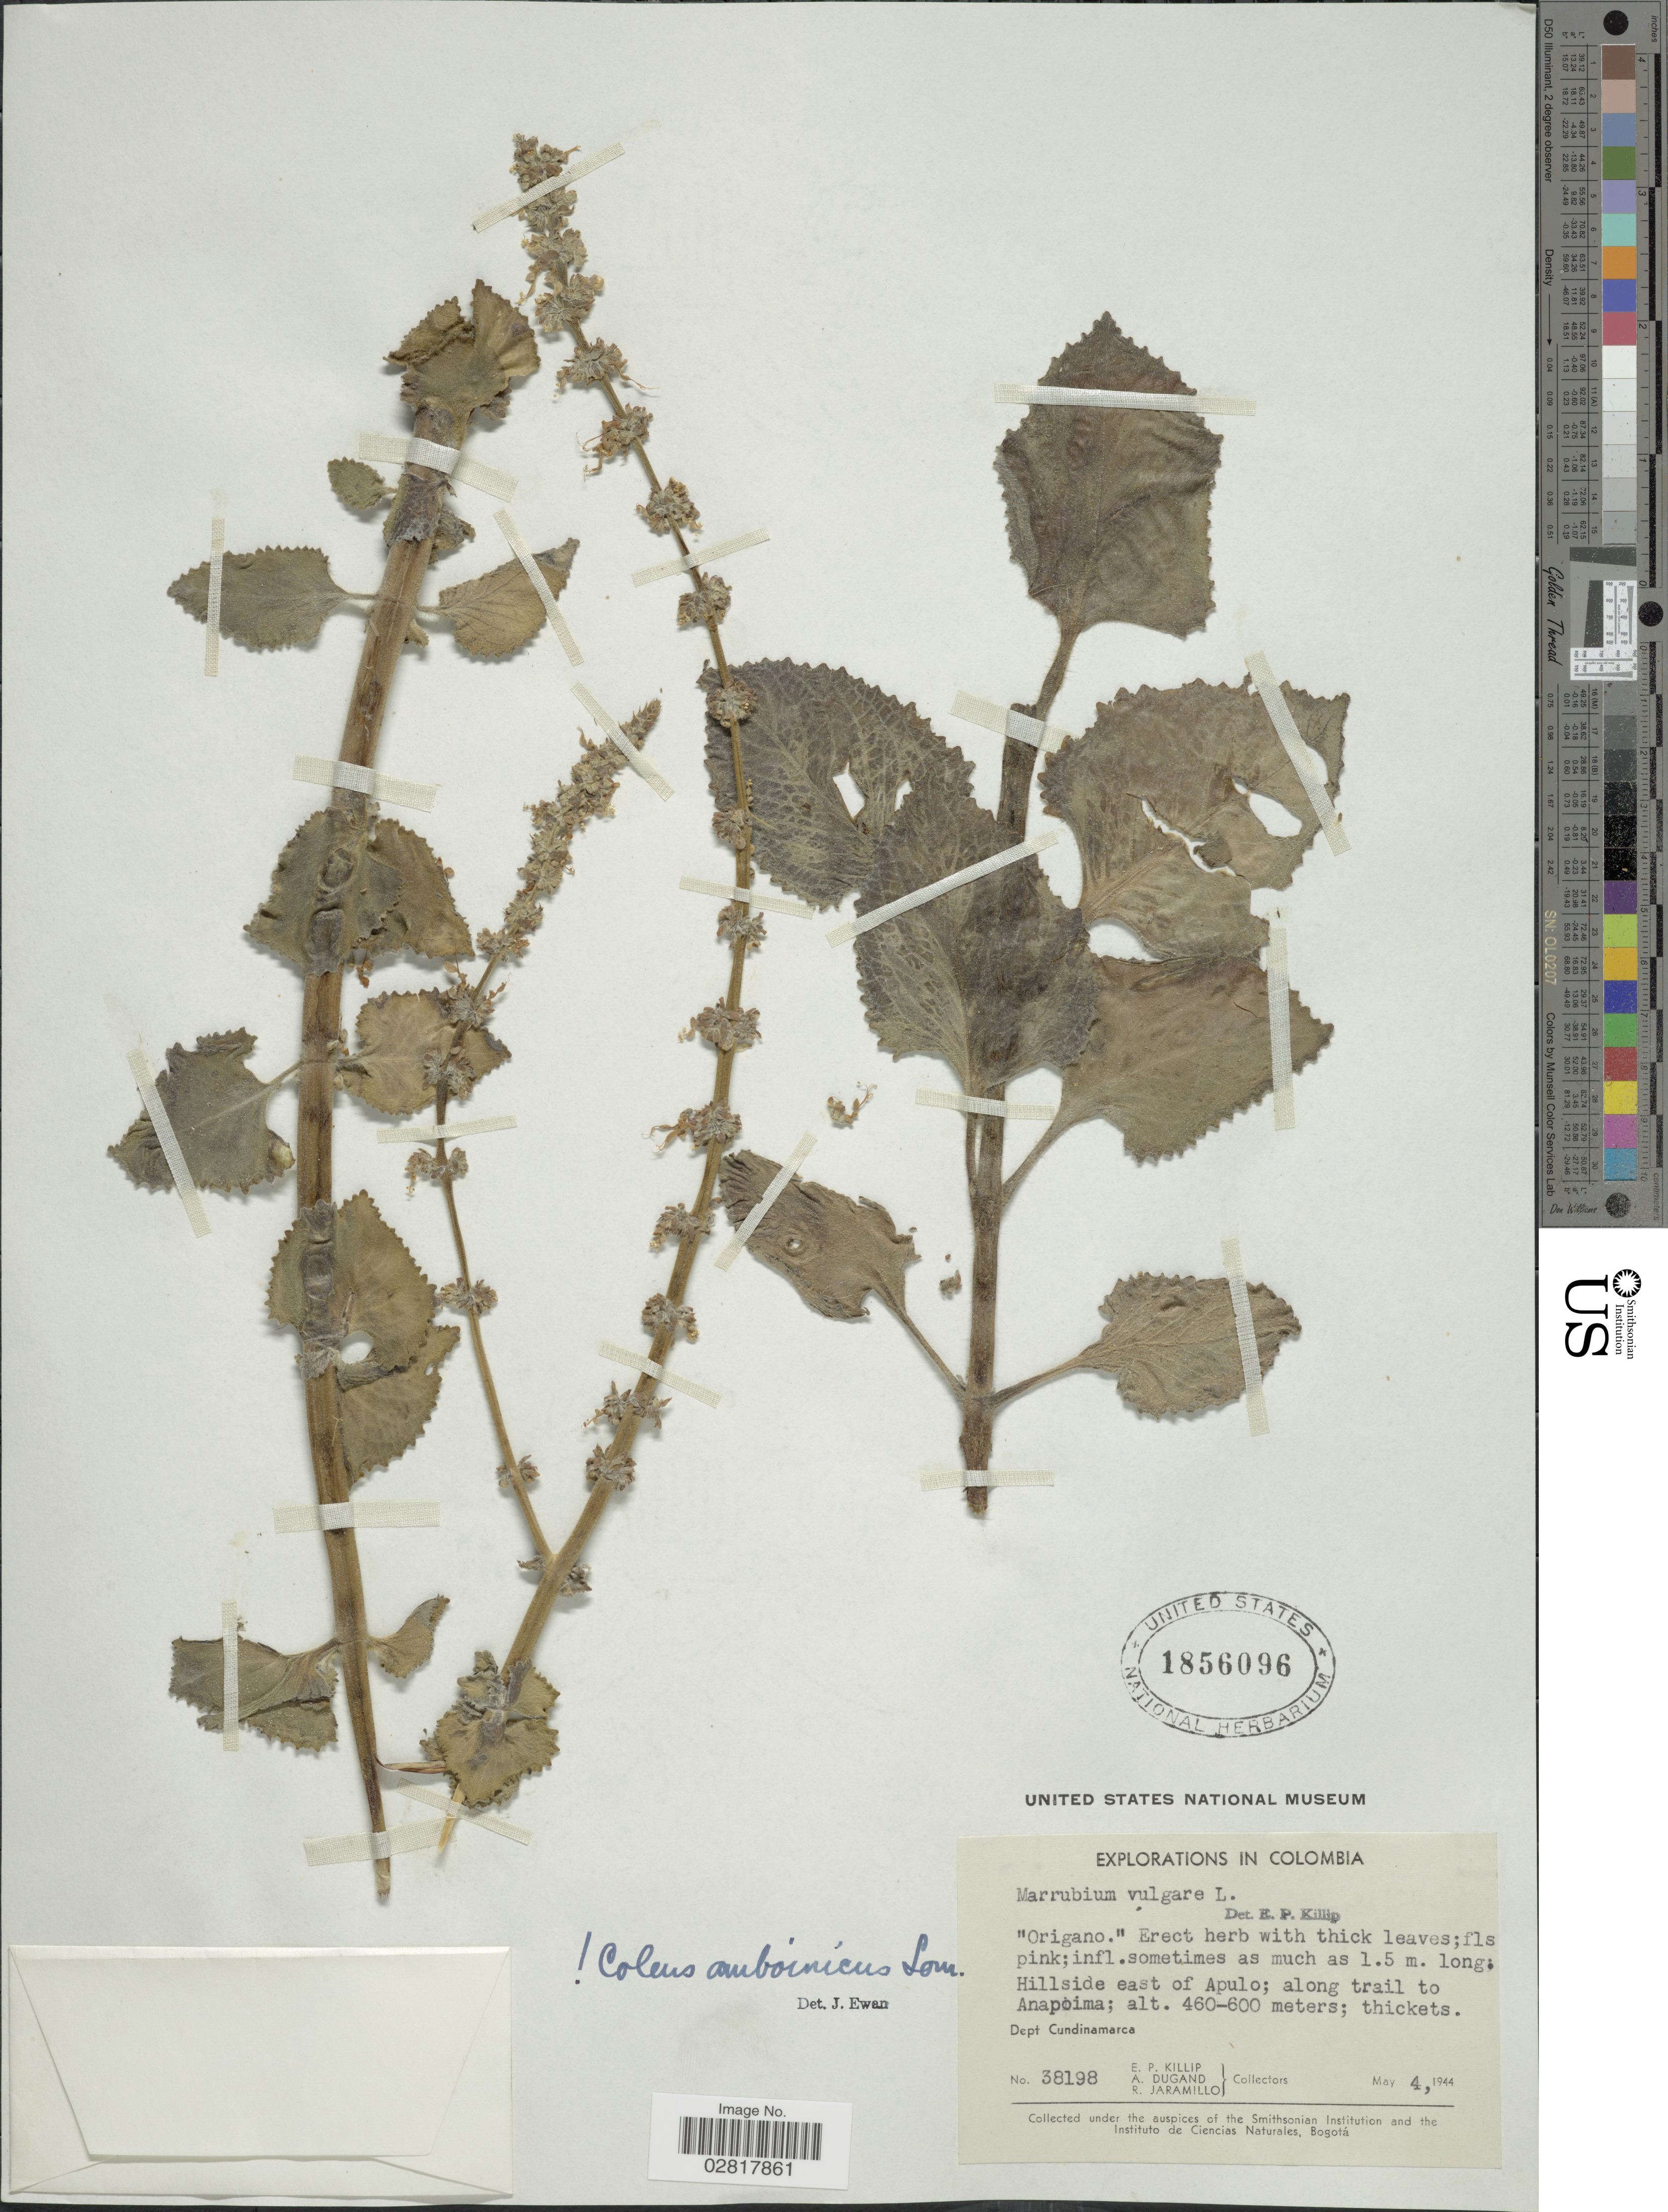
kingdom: Plantae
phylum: Tracheophyta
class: Magnoliopsida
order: Lamiales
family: Lamiaceae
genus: Plectranthus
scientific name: Plectranthus amboinicus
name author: (Lour.) Spreng.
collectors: E. P. Killip, A. Dugand & R. Jaramillo M.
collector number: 38198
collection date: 1944-05-04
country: Colombia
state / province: Cundinamarca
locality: Hillside east of Apulo; along trail to Anapoima. Dept. Cundinamarca.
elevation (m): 460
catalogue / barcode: US 1856096